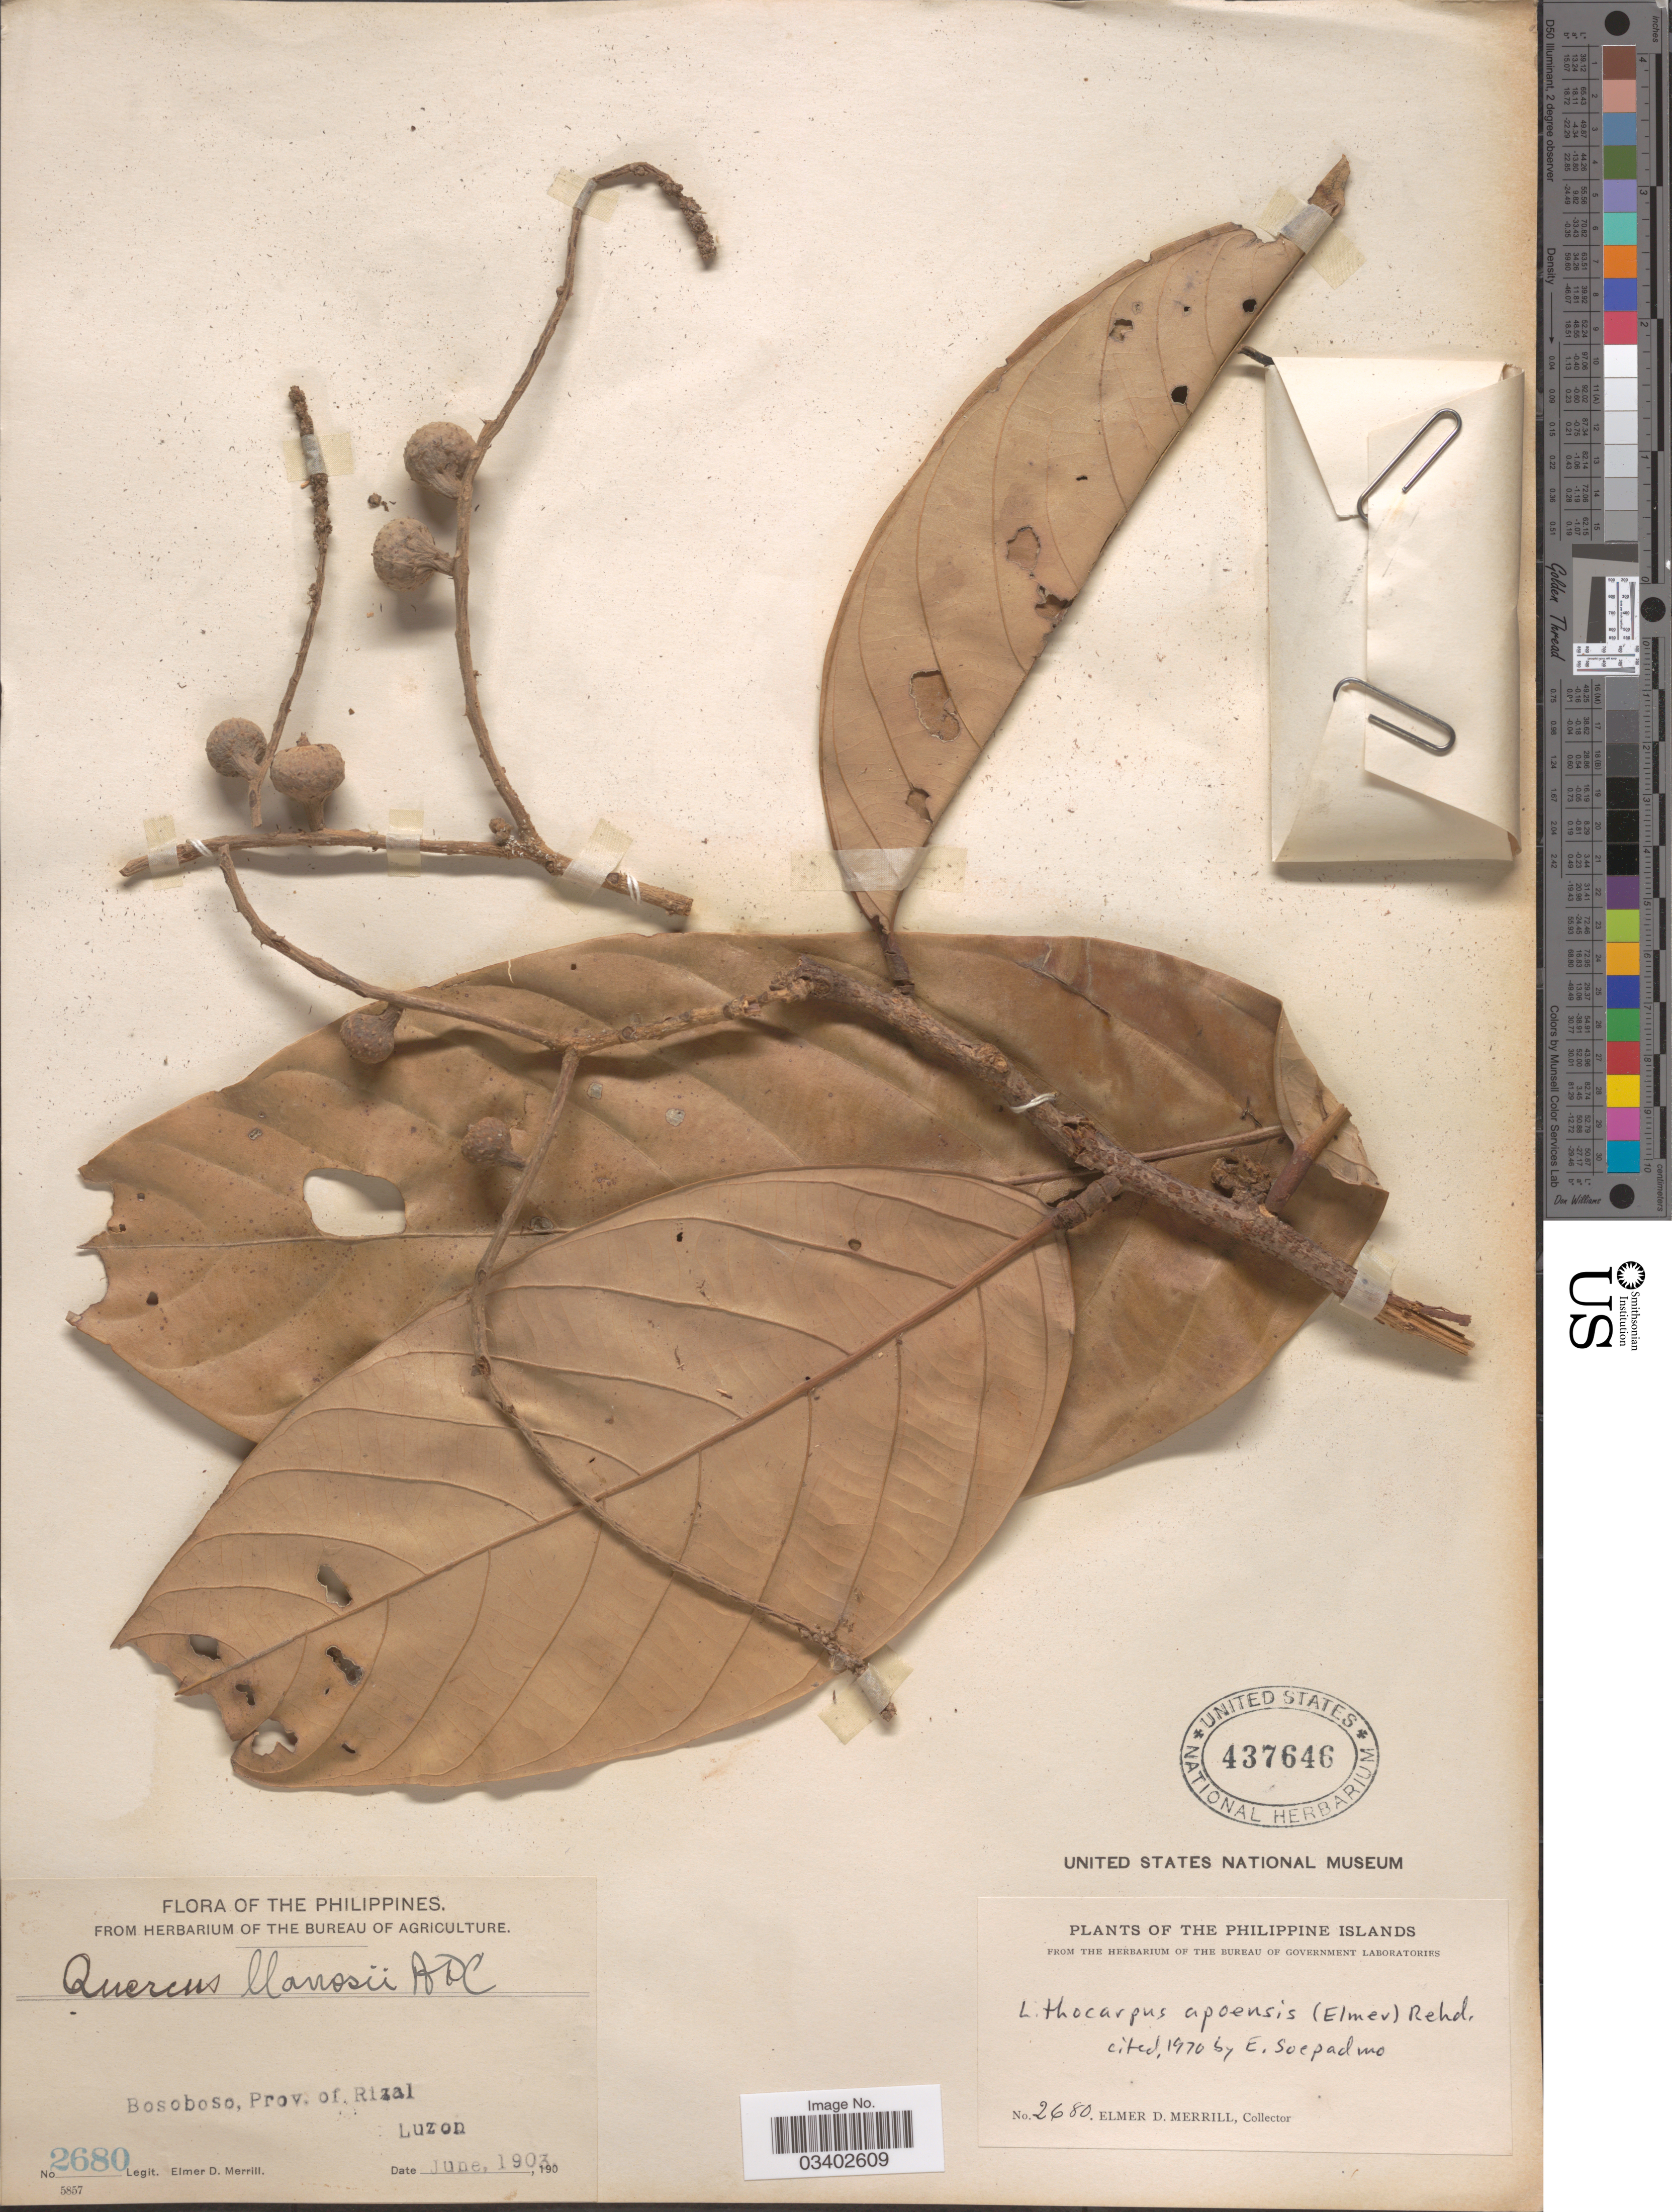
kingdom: Plantae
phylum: Tracheophyta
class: Magnoliopsida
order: Fagales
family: Fagaceae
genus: Lithocarpus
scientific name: Lithocarpus apoensis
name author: (Elmer) Rehder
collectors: E. D. Merrill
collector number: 2680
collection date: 1903-06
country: Philippines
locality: Bosoboso, Prov. of Rizal, Luzon.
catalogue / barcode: US 437646